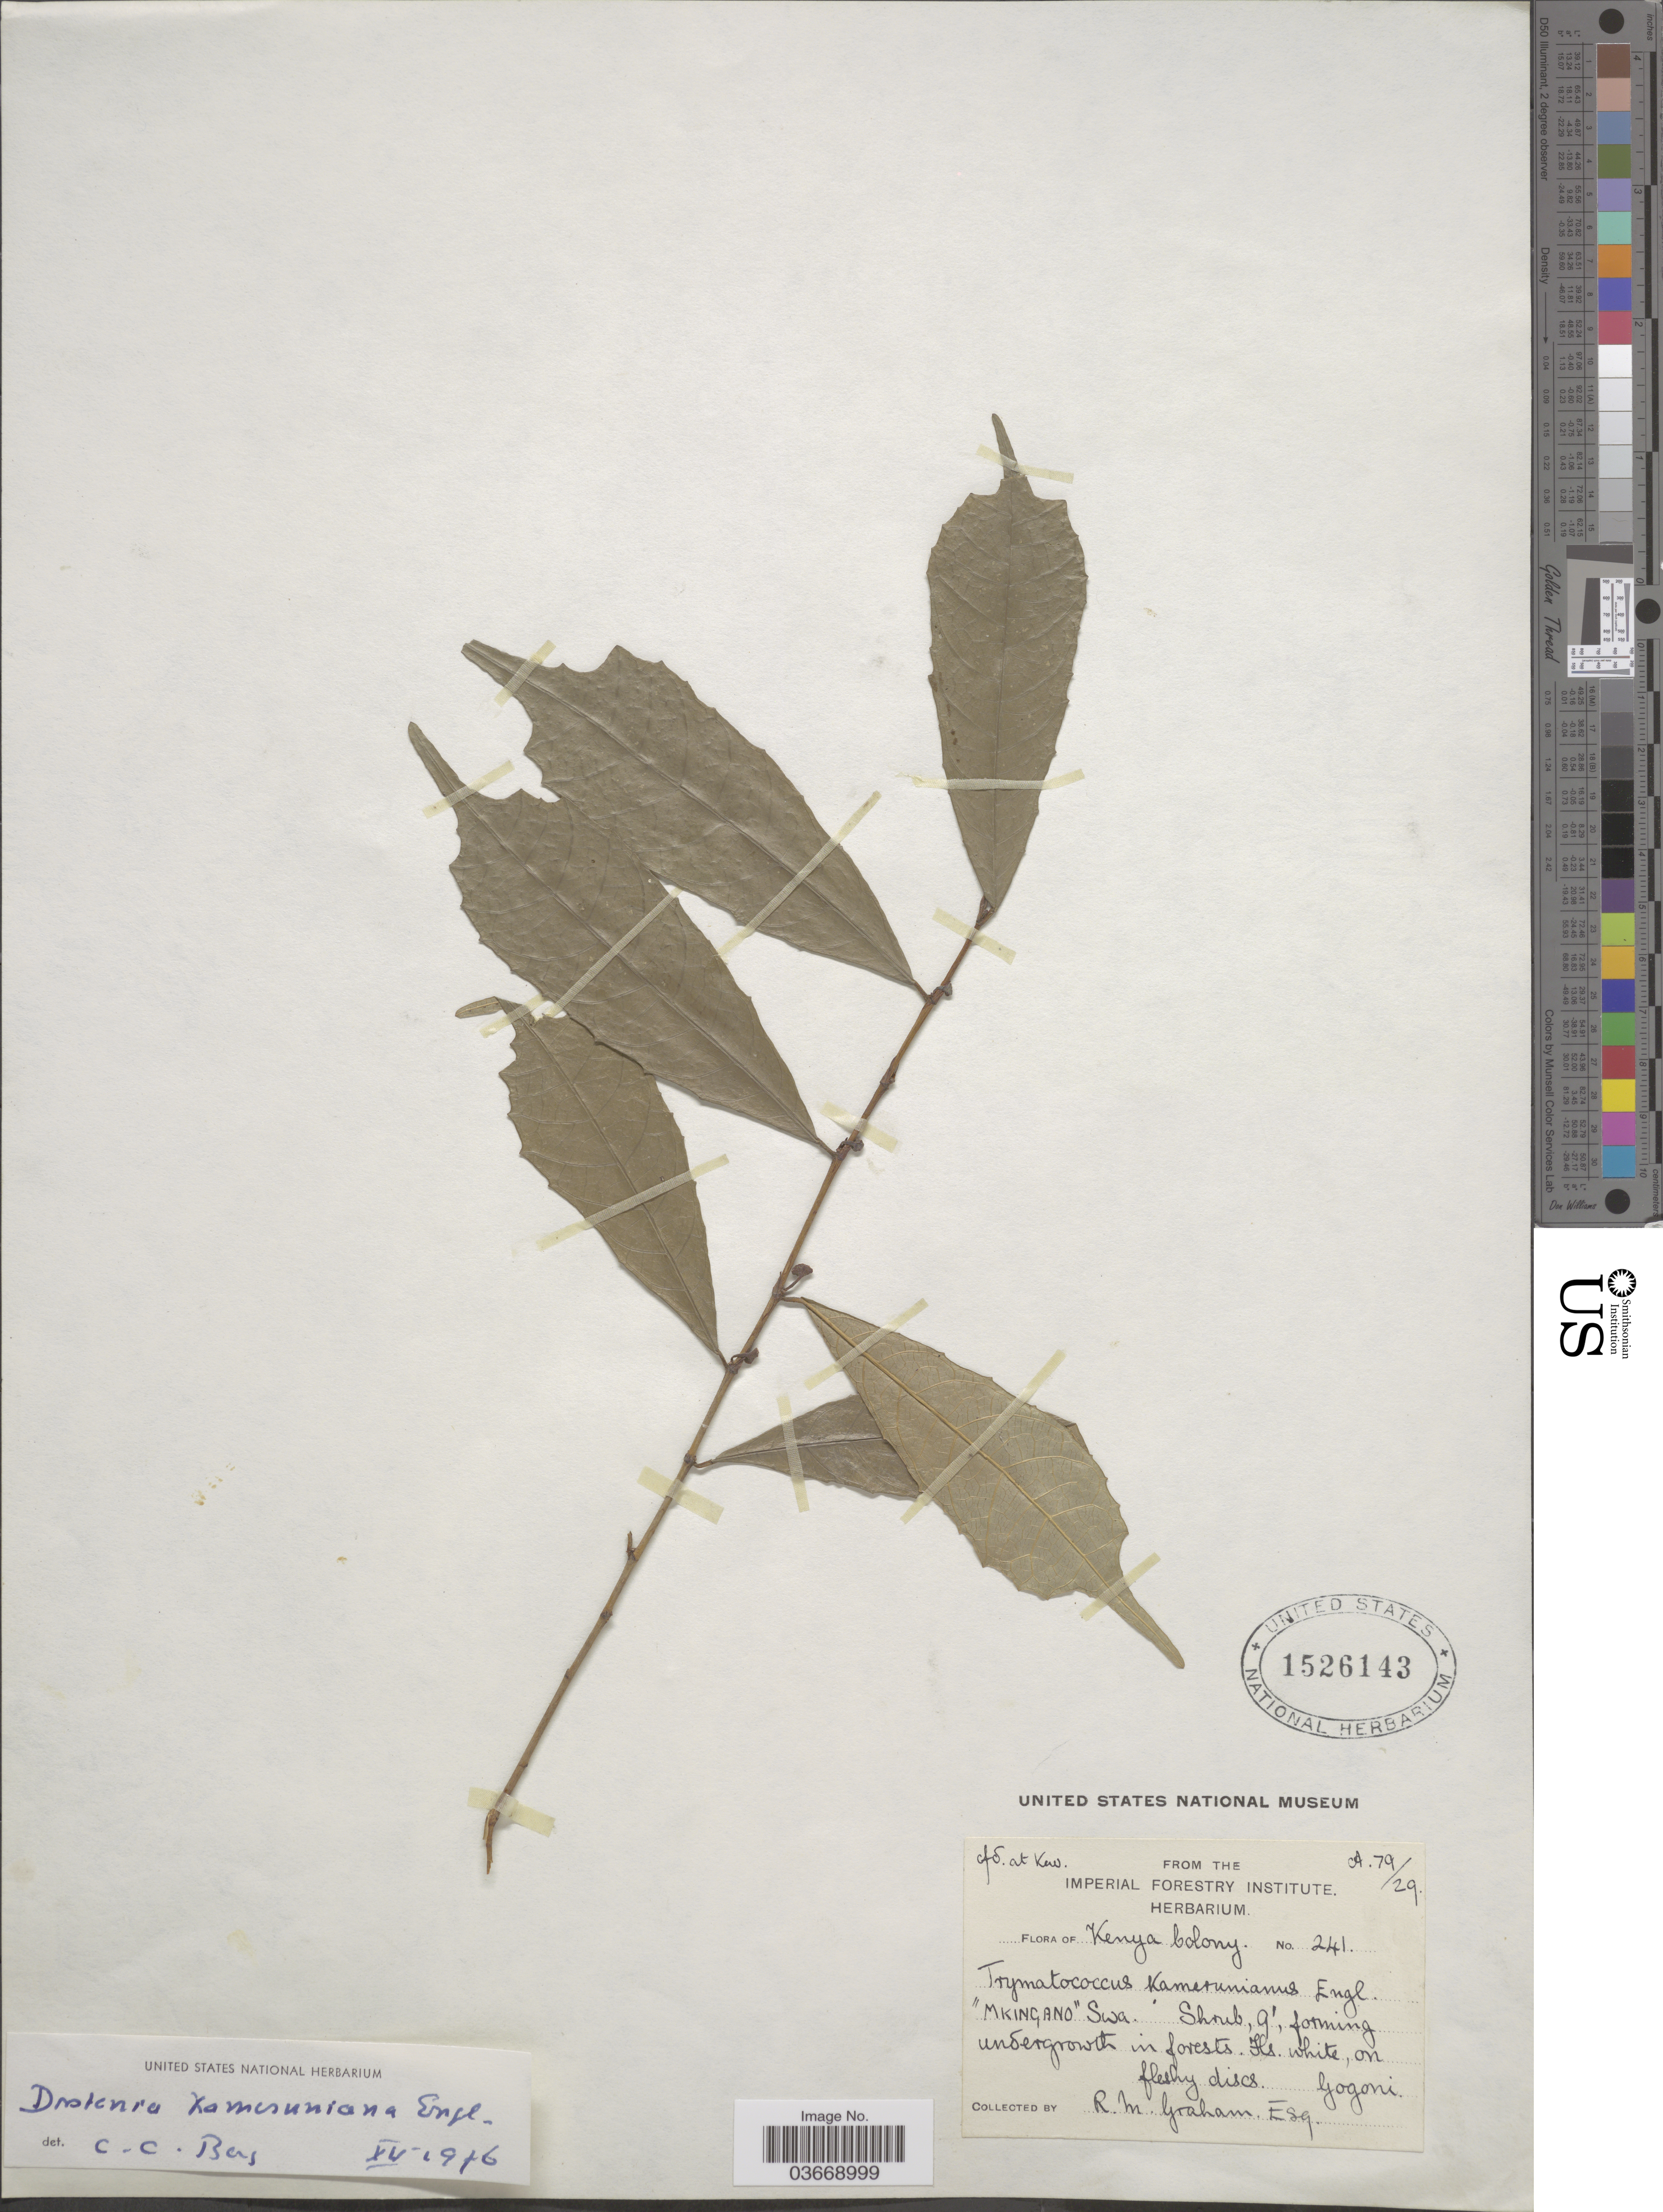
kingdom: Plantae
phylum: Tracheophyta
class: Magnoliopsida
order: Rosales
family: Moraceae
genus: Dorstenia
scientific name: Dorstenia kameruniana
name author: Engl.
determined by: Berg, C. C.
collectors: R. M. Graham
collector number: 241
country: Kenya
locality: Kenya Colony. Gogoni.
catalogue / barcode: US 1526143